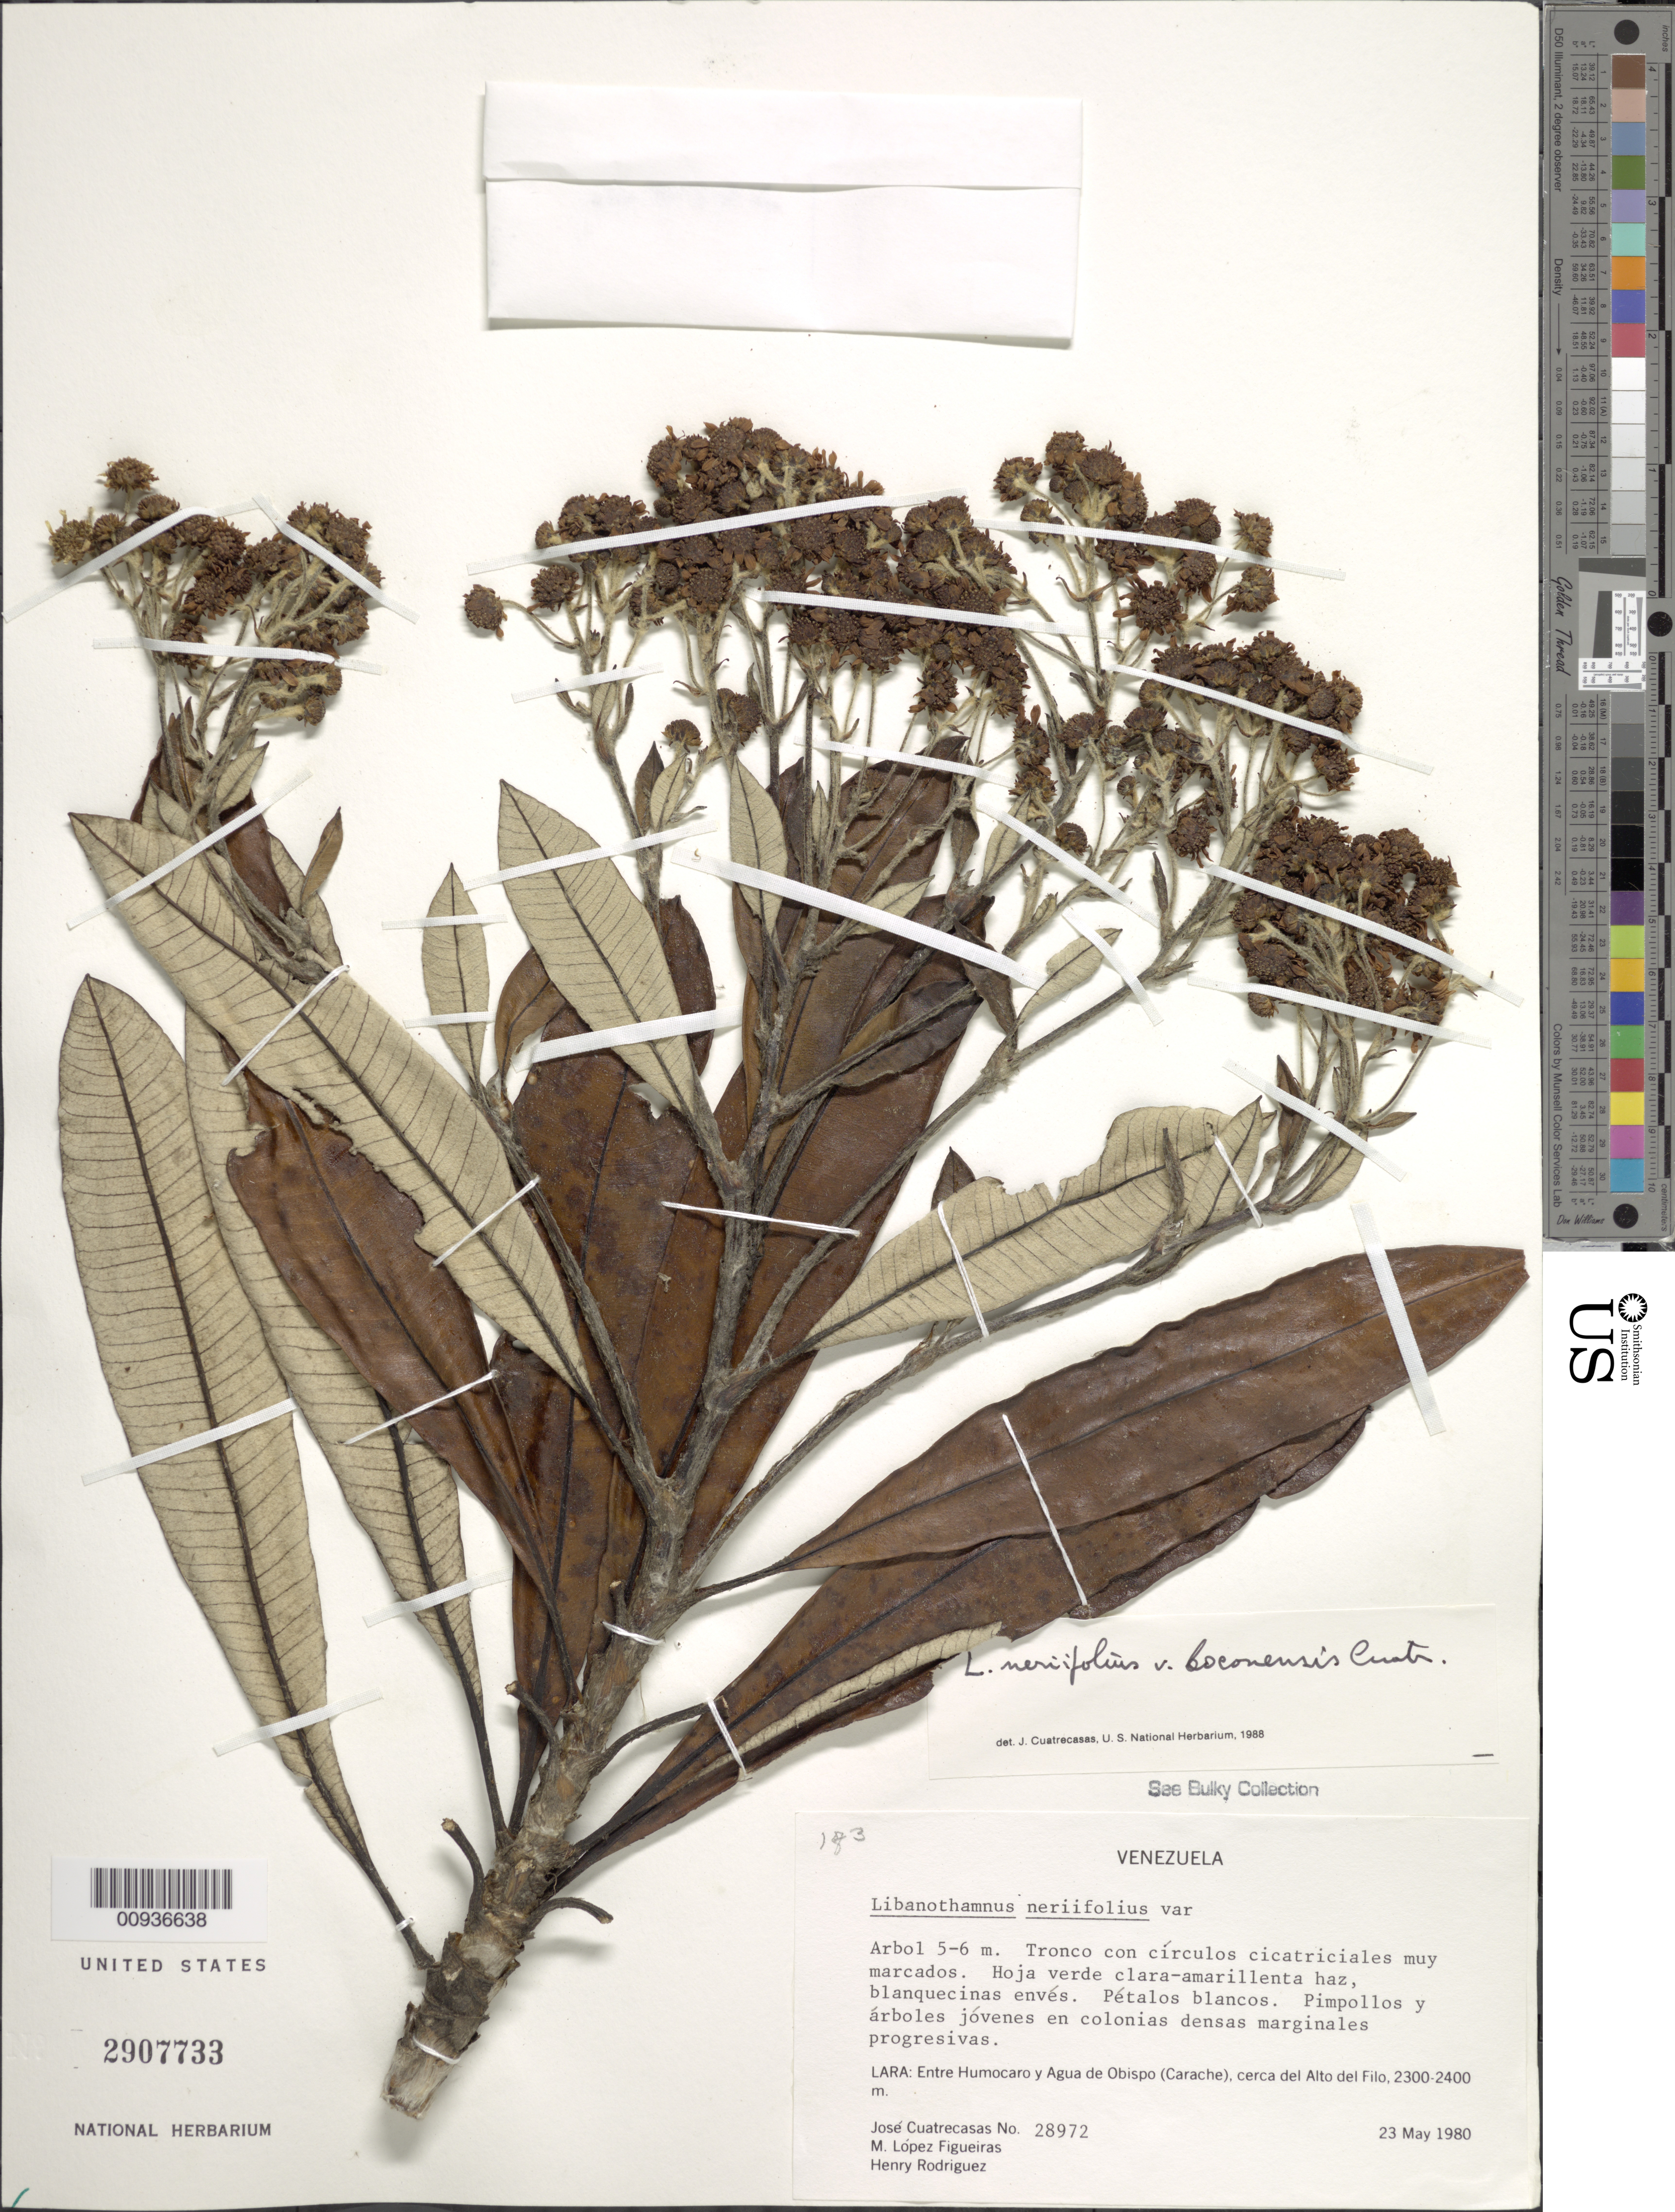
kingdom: Plantae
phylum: Tracheophyta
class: Magnoliopsida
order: Asterales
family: Asteraceae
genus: Libanothamnus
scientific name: Libanothamnus neriifolius var. boconensis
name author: Cuatrec.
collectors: J. Cuatrecasas, M. López Figueiras & H. A. Rodriguez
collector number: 28972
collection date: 1980-05-23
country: Venezuela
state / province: Lara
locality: Entre Humocaro y Agua de Obispo (Carache), cerca del Alto del Filo.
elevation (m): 2300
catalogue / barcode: US 2907733